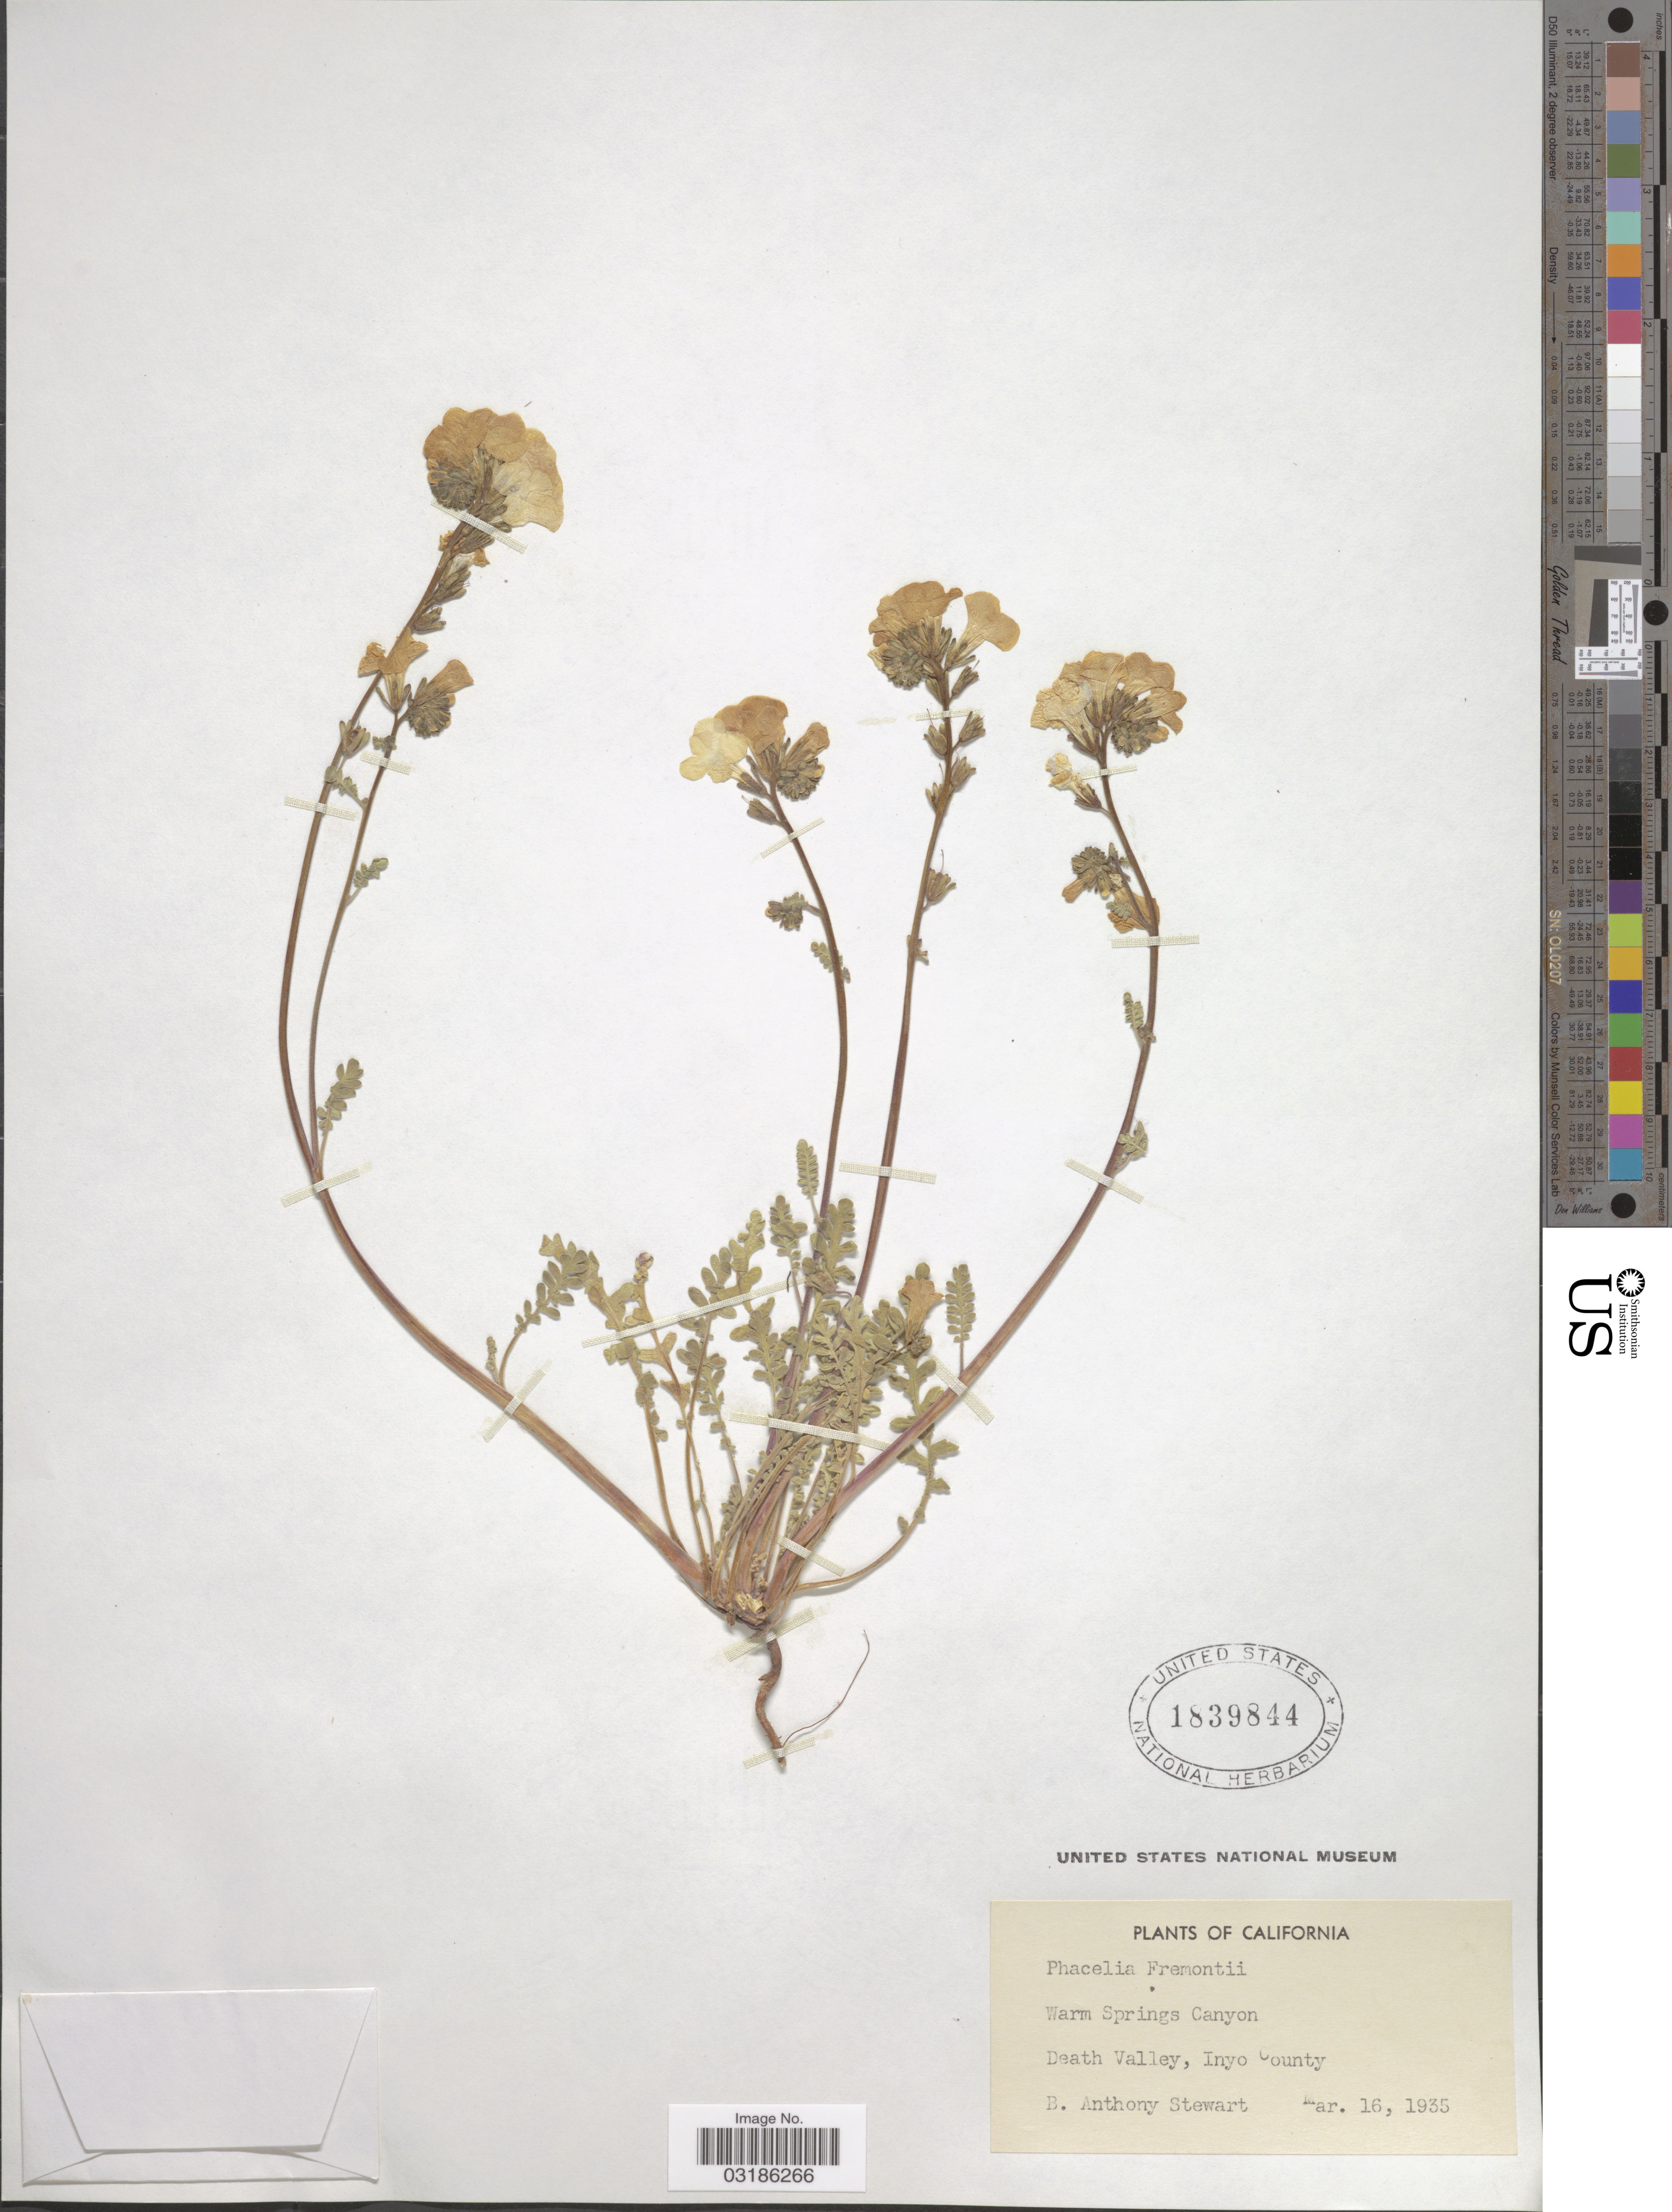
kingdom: Plantae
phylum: Tracheophyta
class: Magnoliopsida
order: Boraginales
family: Hydrophyllaceae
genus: Phacelia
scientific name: Phacelia fremontii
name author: Torr.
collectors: B. Stewart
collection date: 1935-03-16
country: United States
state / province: California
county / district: Inyo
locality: Death Valley, Inyo County. Warm Springs Canyon.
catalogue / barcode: US 1839844